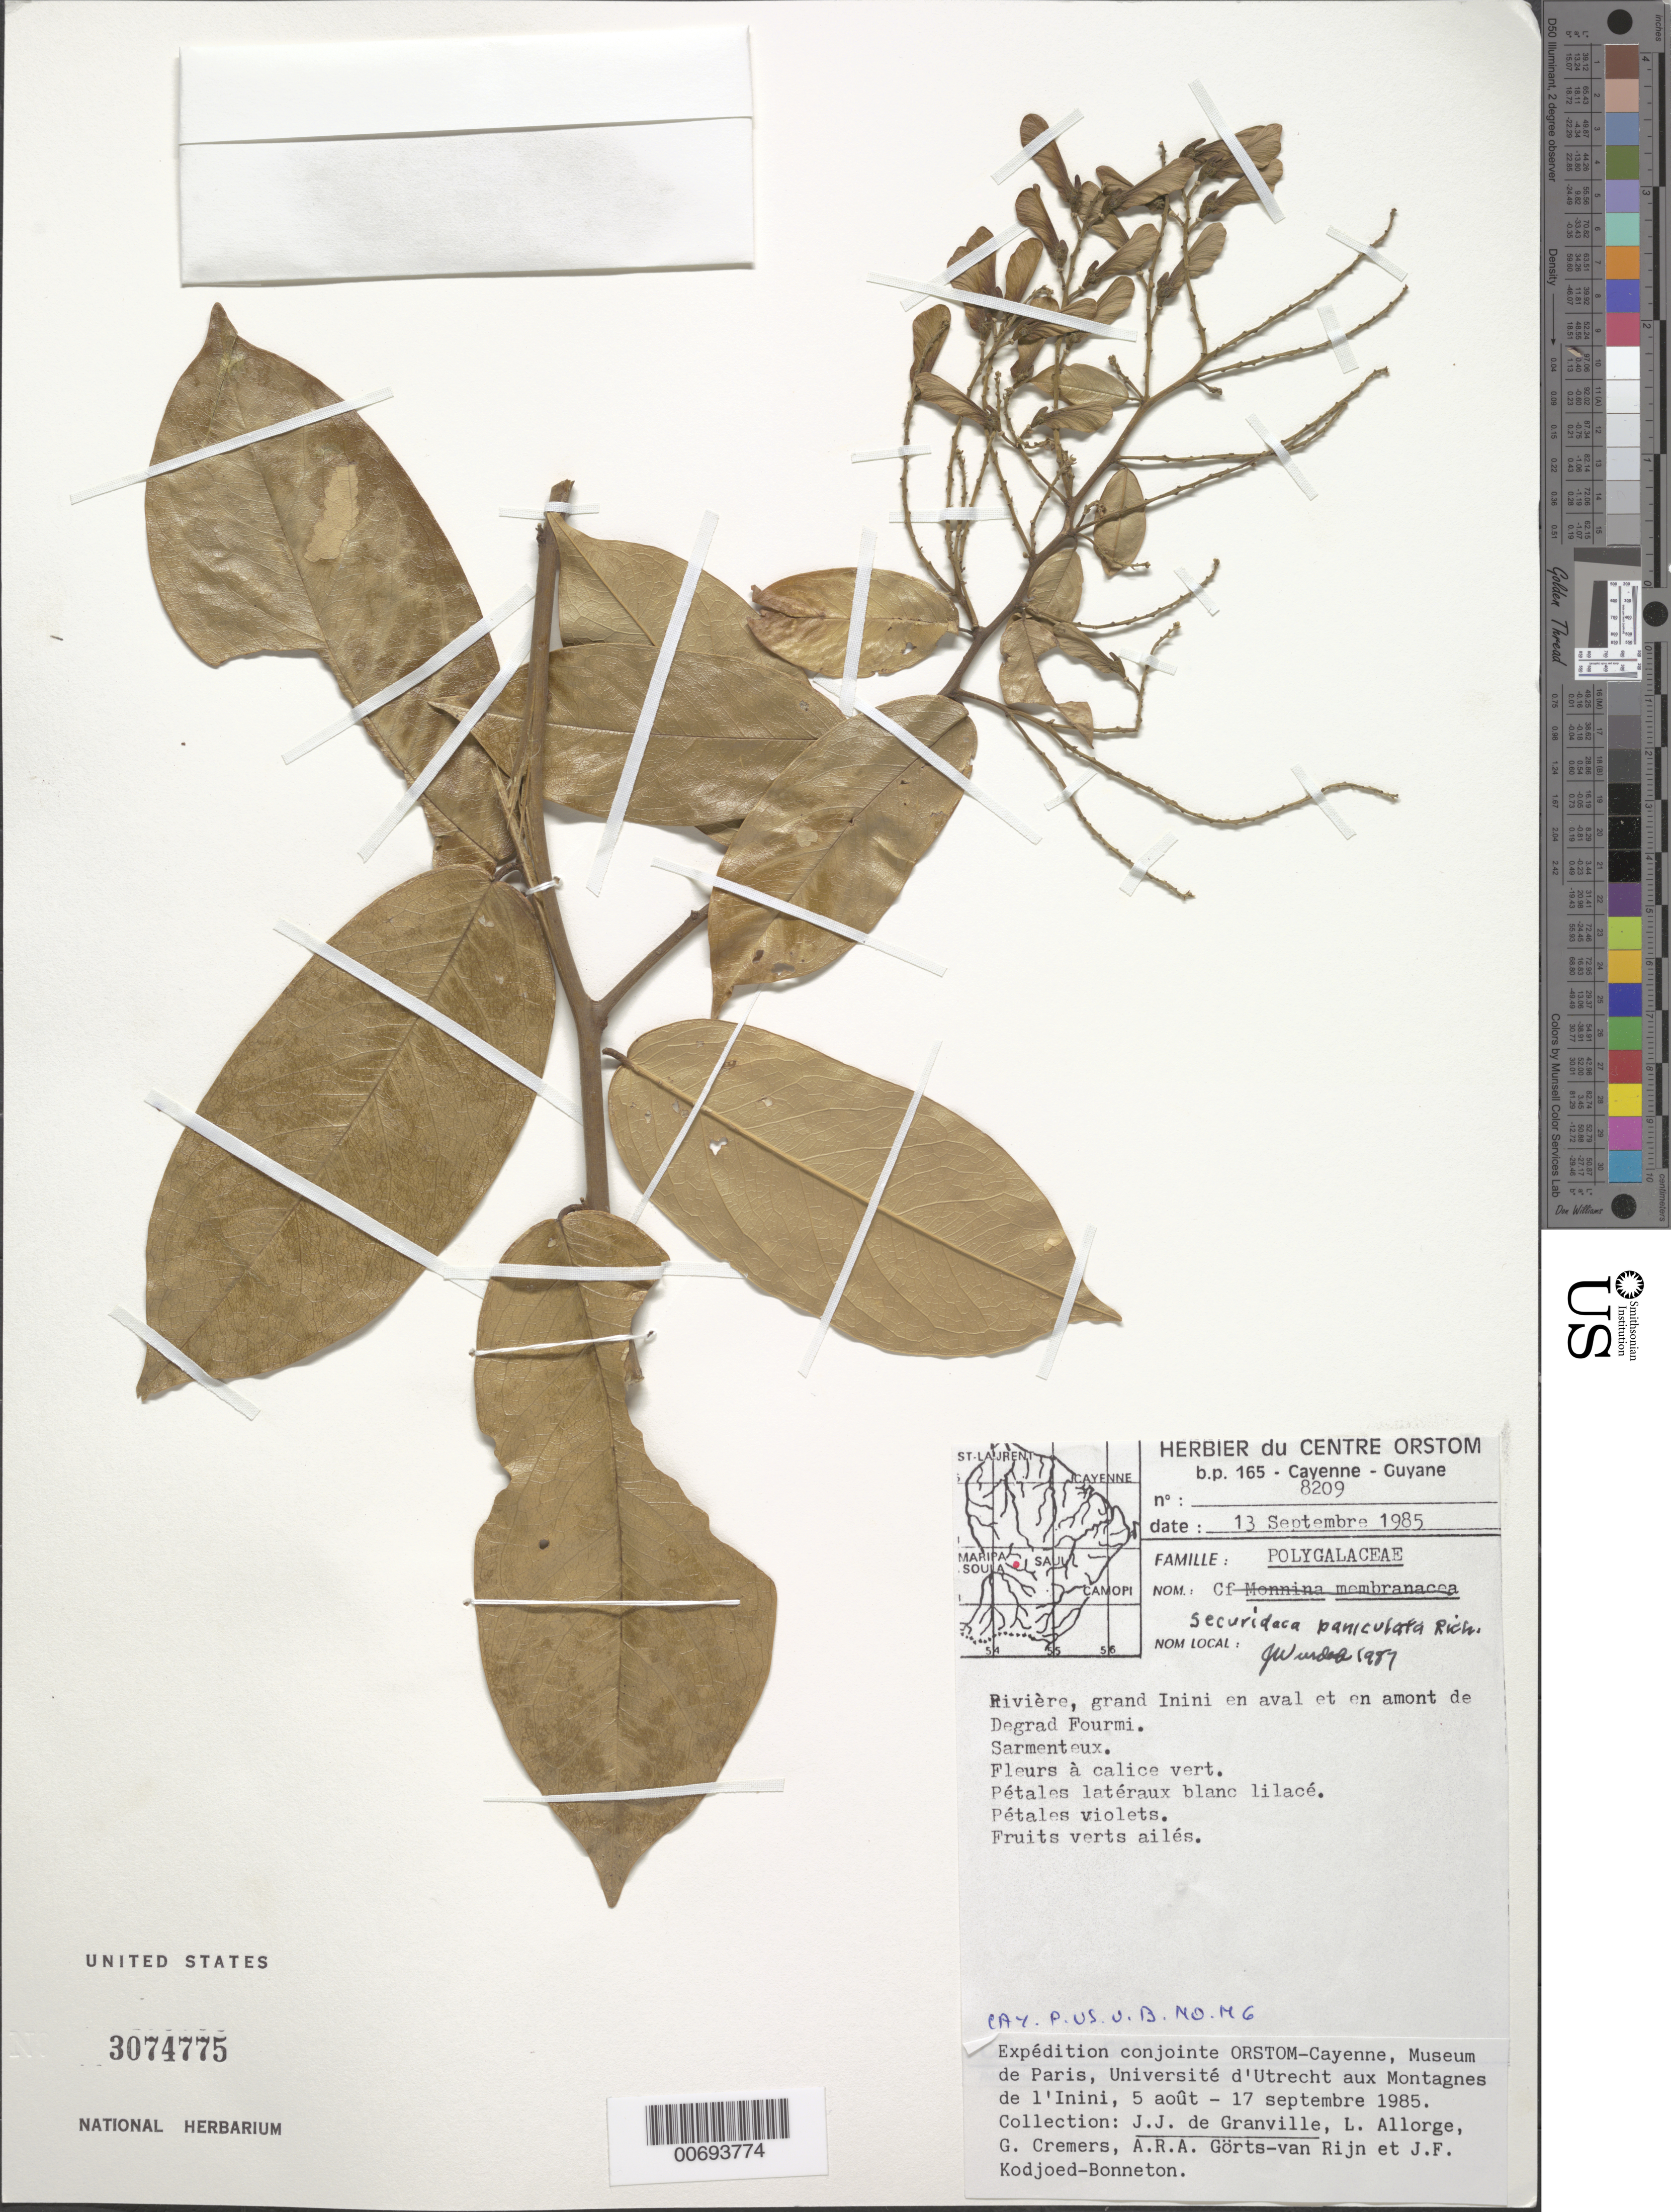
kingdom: Plantae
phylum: Tracheophyta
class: Magnoliopsida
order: Fabales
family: Polygalaceae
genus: Securidaca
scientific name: Securidaca paniculata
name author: Rich.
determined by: Wurdack, John J., (US), US (UNITED STATES)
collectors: J.-J. de Granville, L. Allorge, G. Cremers, A. .R. A. Görts-van Rijn & J. Kodjoed-Bonneton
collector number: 8209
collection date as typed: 13-Sep-85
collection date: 1985-09-13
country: French Guiana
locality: Montagnes Bellevue de l'Inini, Rivière Grand Inini en aval et en amont de Dégrad Fourmi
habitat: Sarmenteux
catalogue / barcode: US 3074775